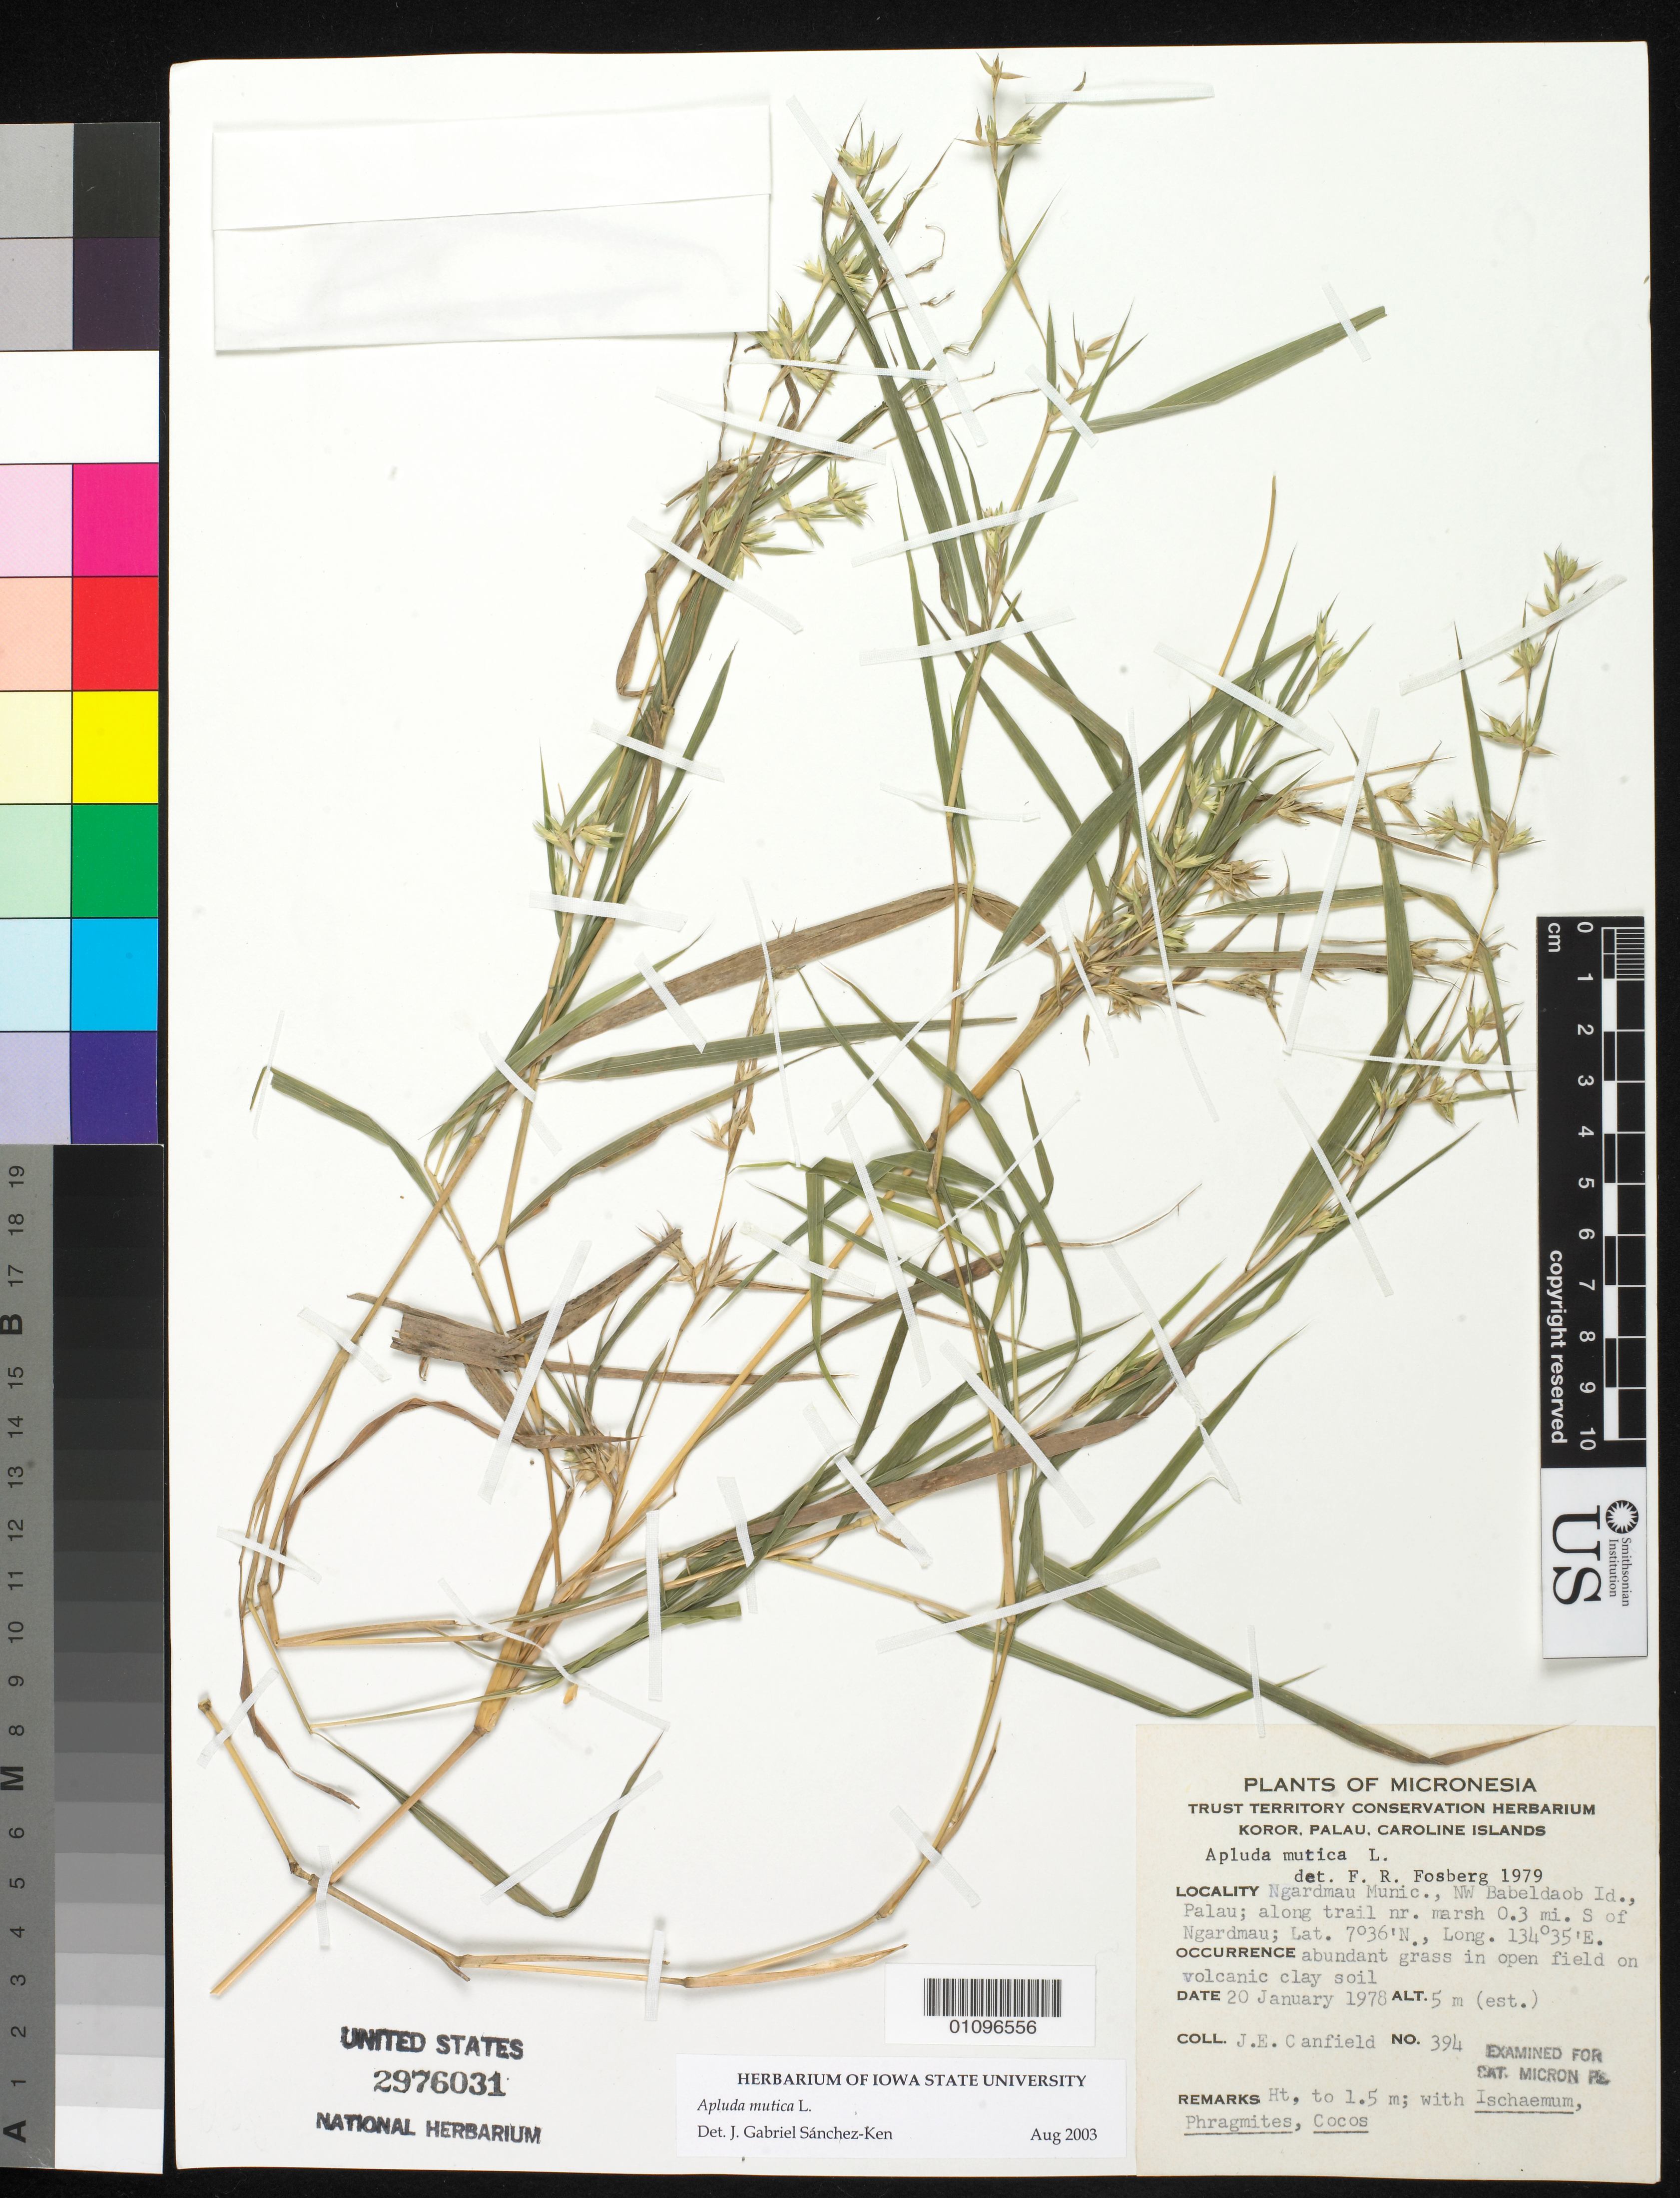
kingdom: Plantae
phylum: Tracheophyta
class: Liliopsida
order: Poales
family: Poaceae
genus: Apluda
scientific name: Apluda mutica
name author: L.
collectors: J. E. Canfield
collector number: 394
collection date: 1978-01-20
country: Palau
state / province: Ngardmau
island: Babeldaob [Babelthuap]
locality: Nw Badelbob islands, along trail nr. marsh .3M S of Ngardmau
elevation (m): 4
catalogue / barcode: US 2976031